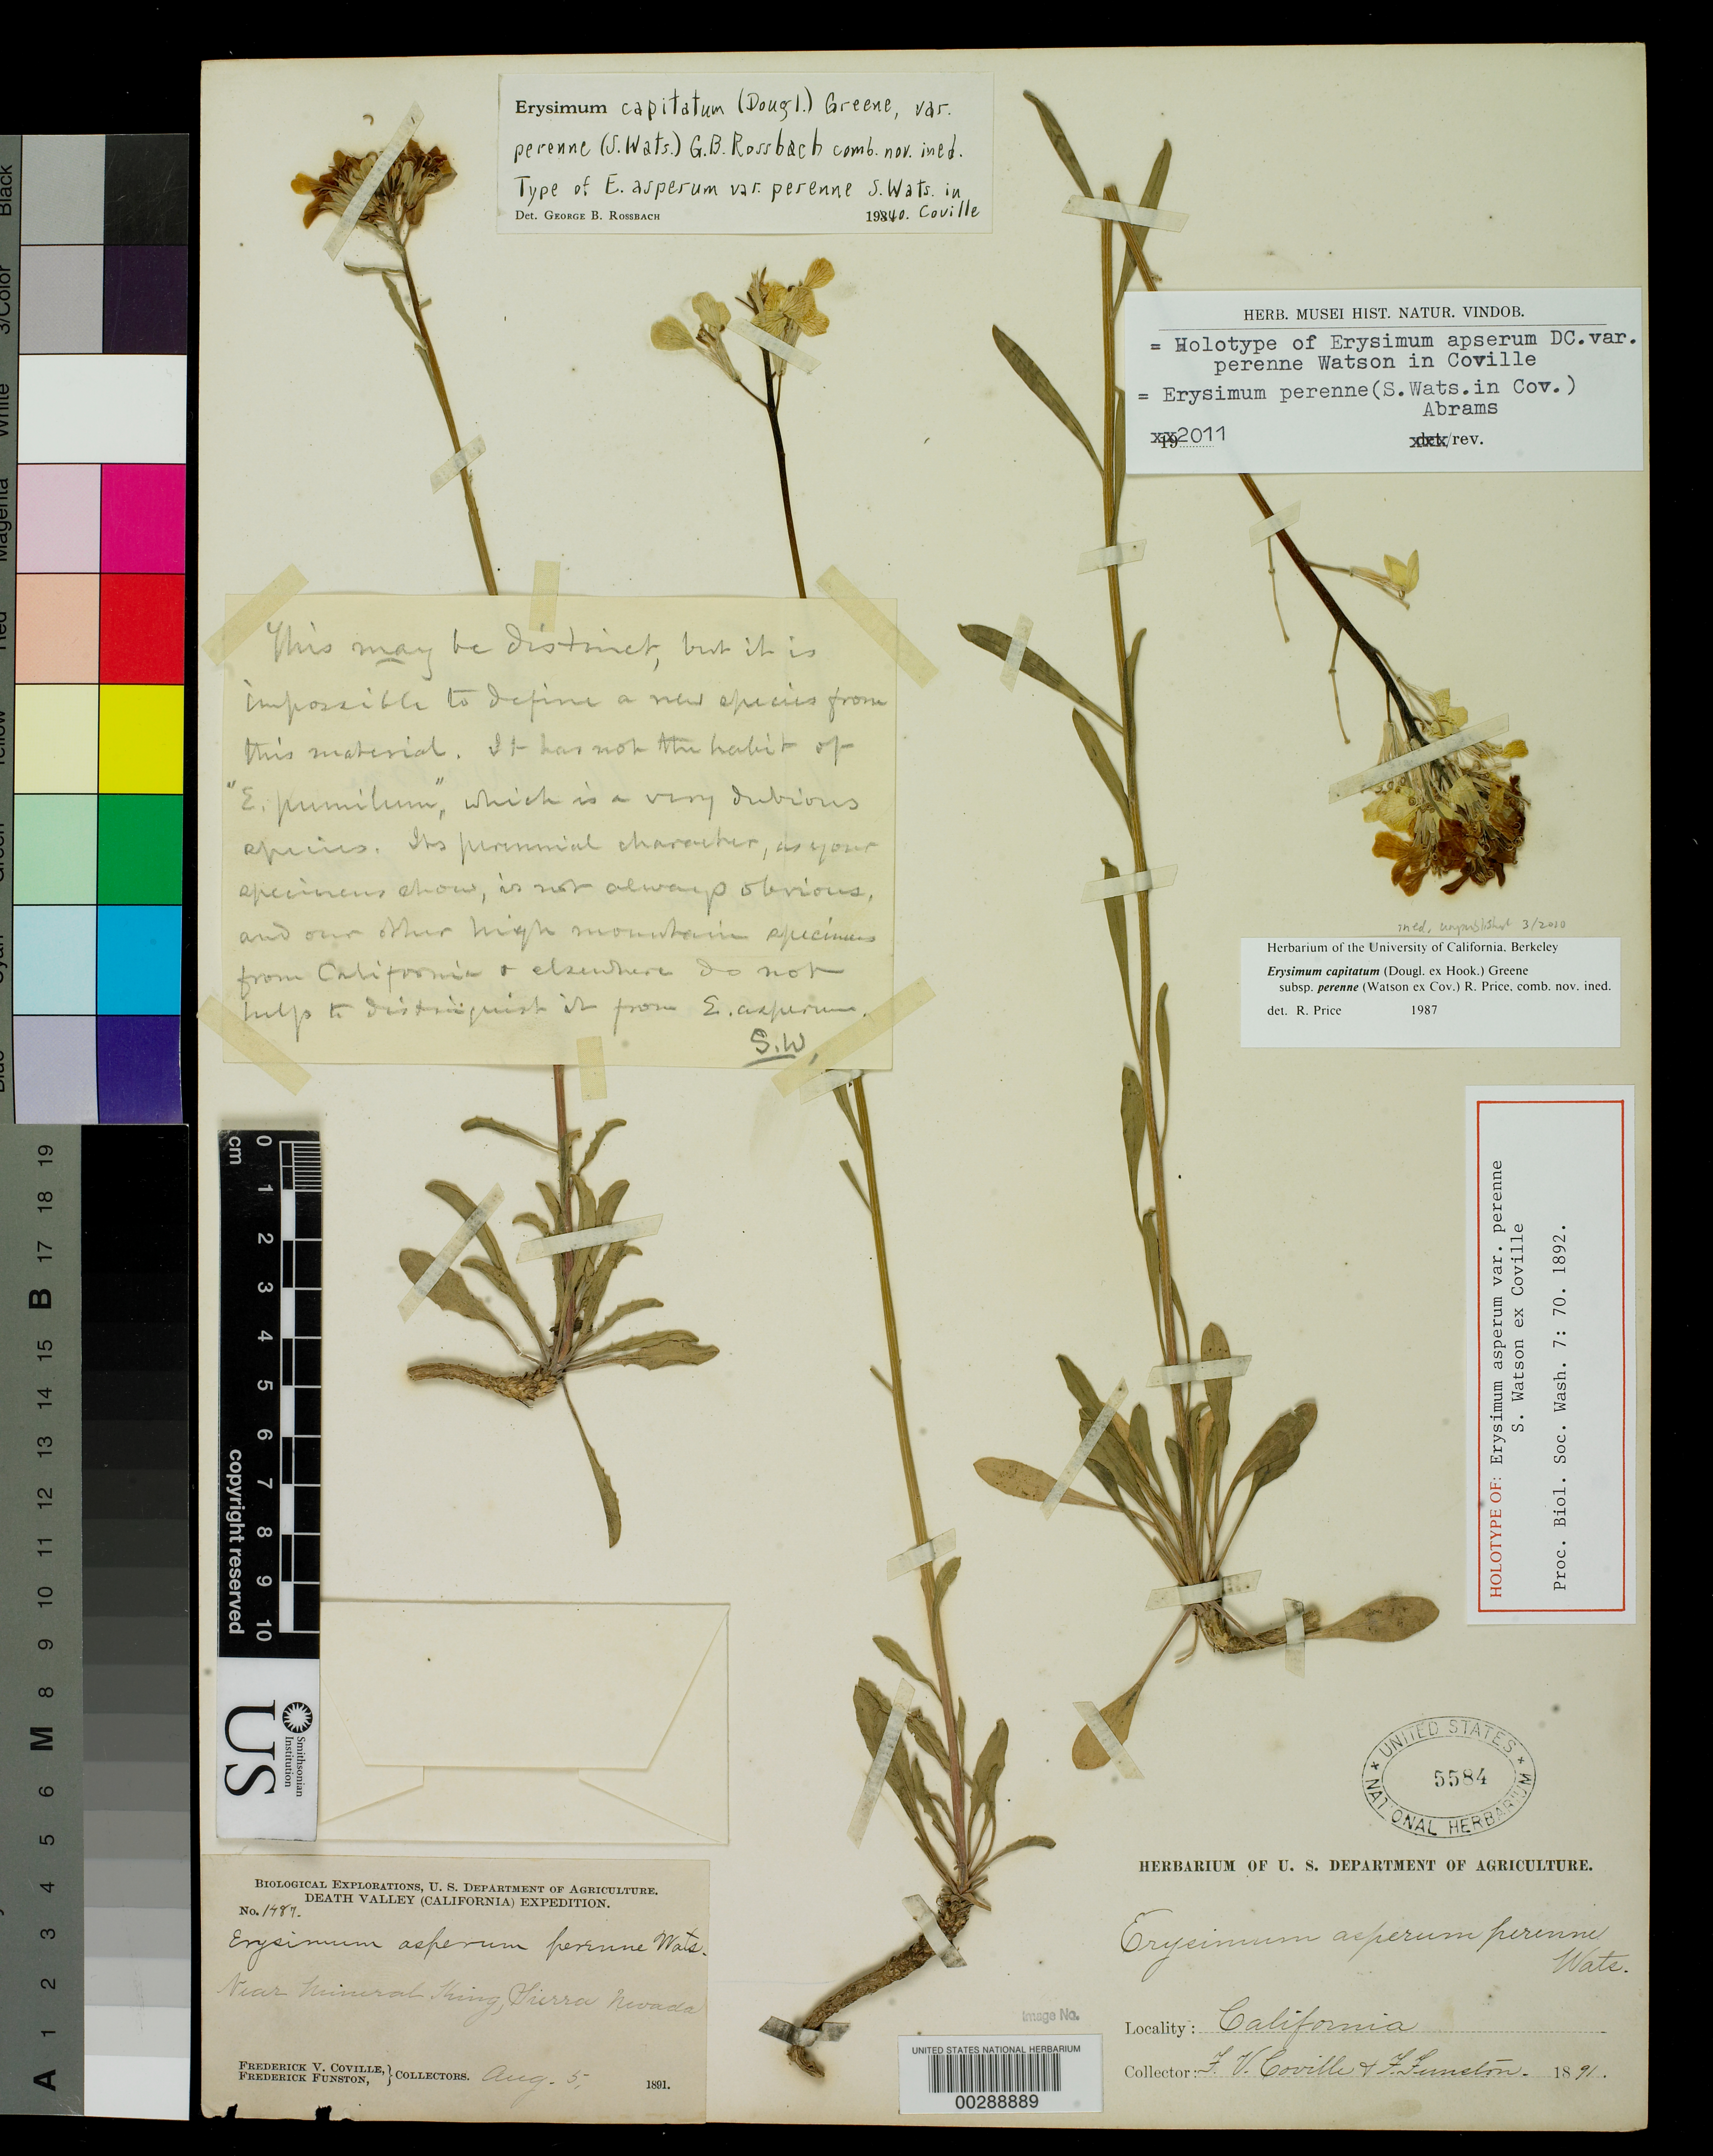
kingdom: Plantae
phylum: Tracheophyta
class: Magnoliopsida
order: Brassicales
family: Brassicaceae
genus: Erysimum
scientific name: Erysimum asperum var. perenne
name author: S. Watson ex Coville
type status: Type Collection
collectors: F. V. Coville & F. Funston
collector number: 1487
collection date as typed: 1891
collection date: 1891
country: United States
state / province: California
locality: Near Mineral King, Sierra Nevada.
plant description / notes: One of two original US sheets (USNH 5584, 5585), neither clearly the holotype; this sheet annotated as "holotype" by R. Price (1987) & A. Polatschek (2011).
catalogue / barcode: US 5584